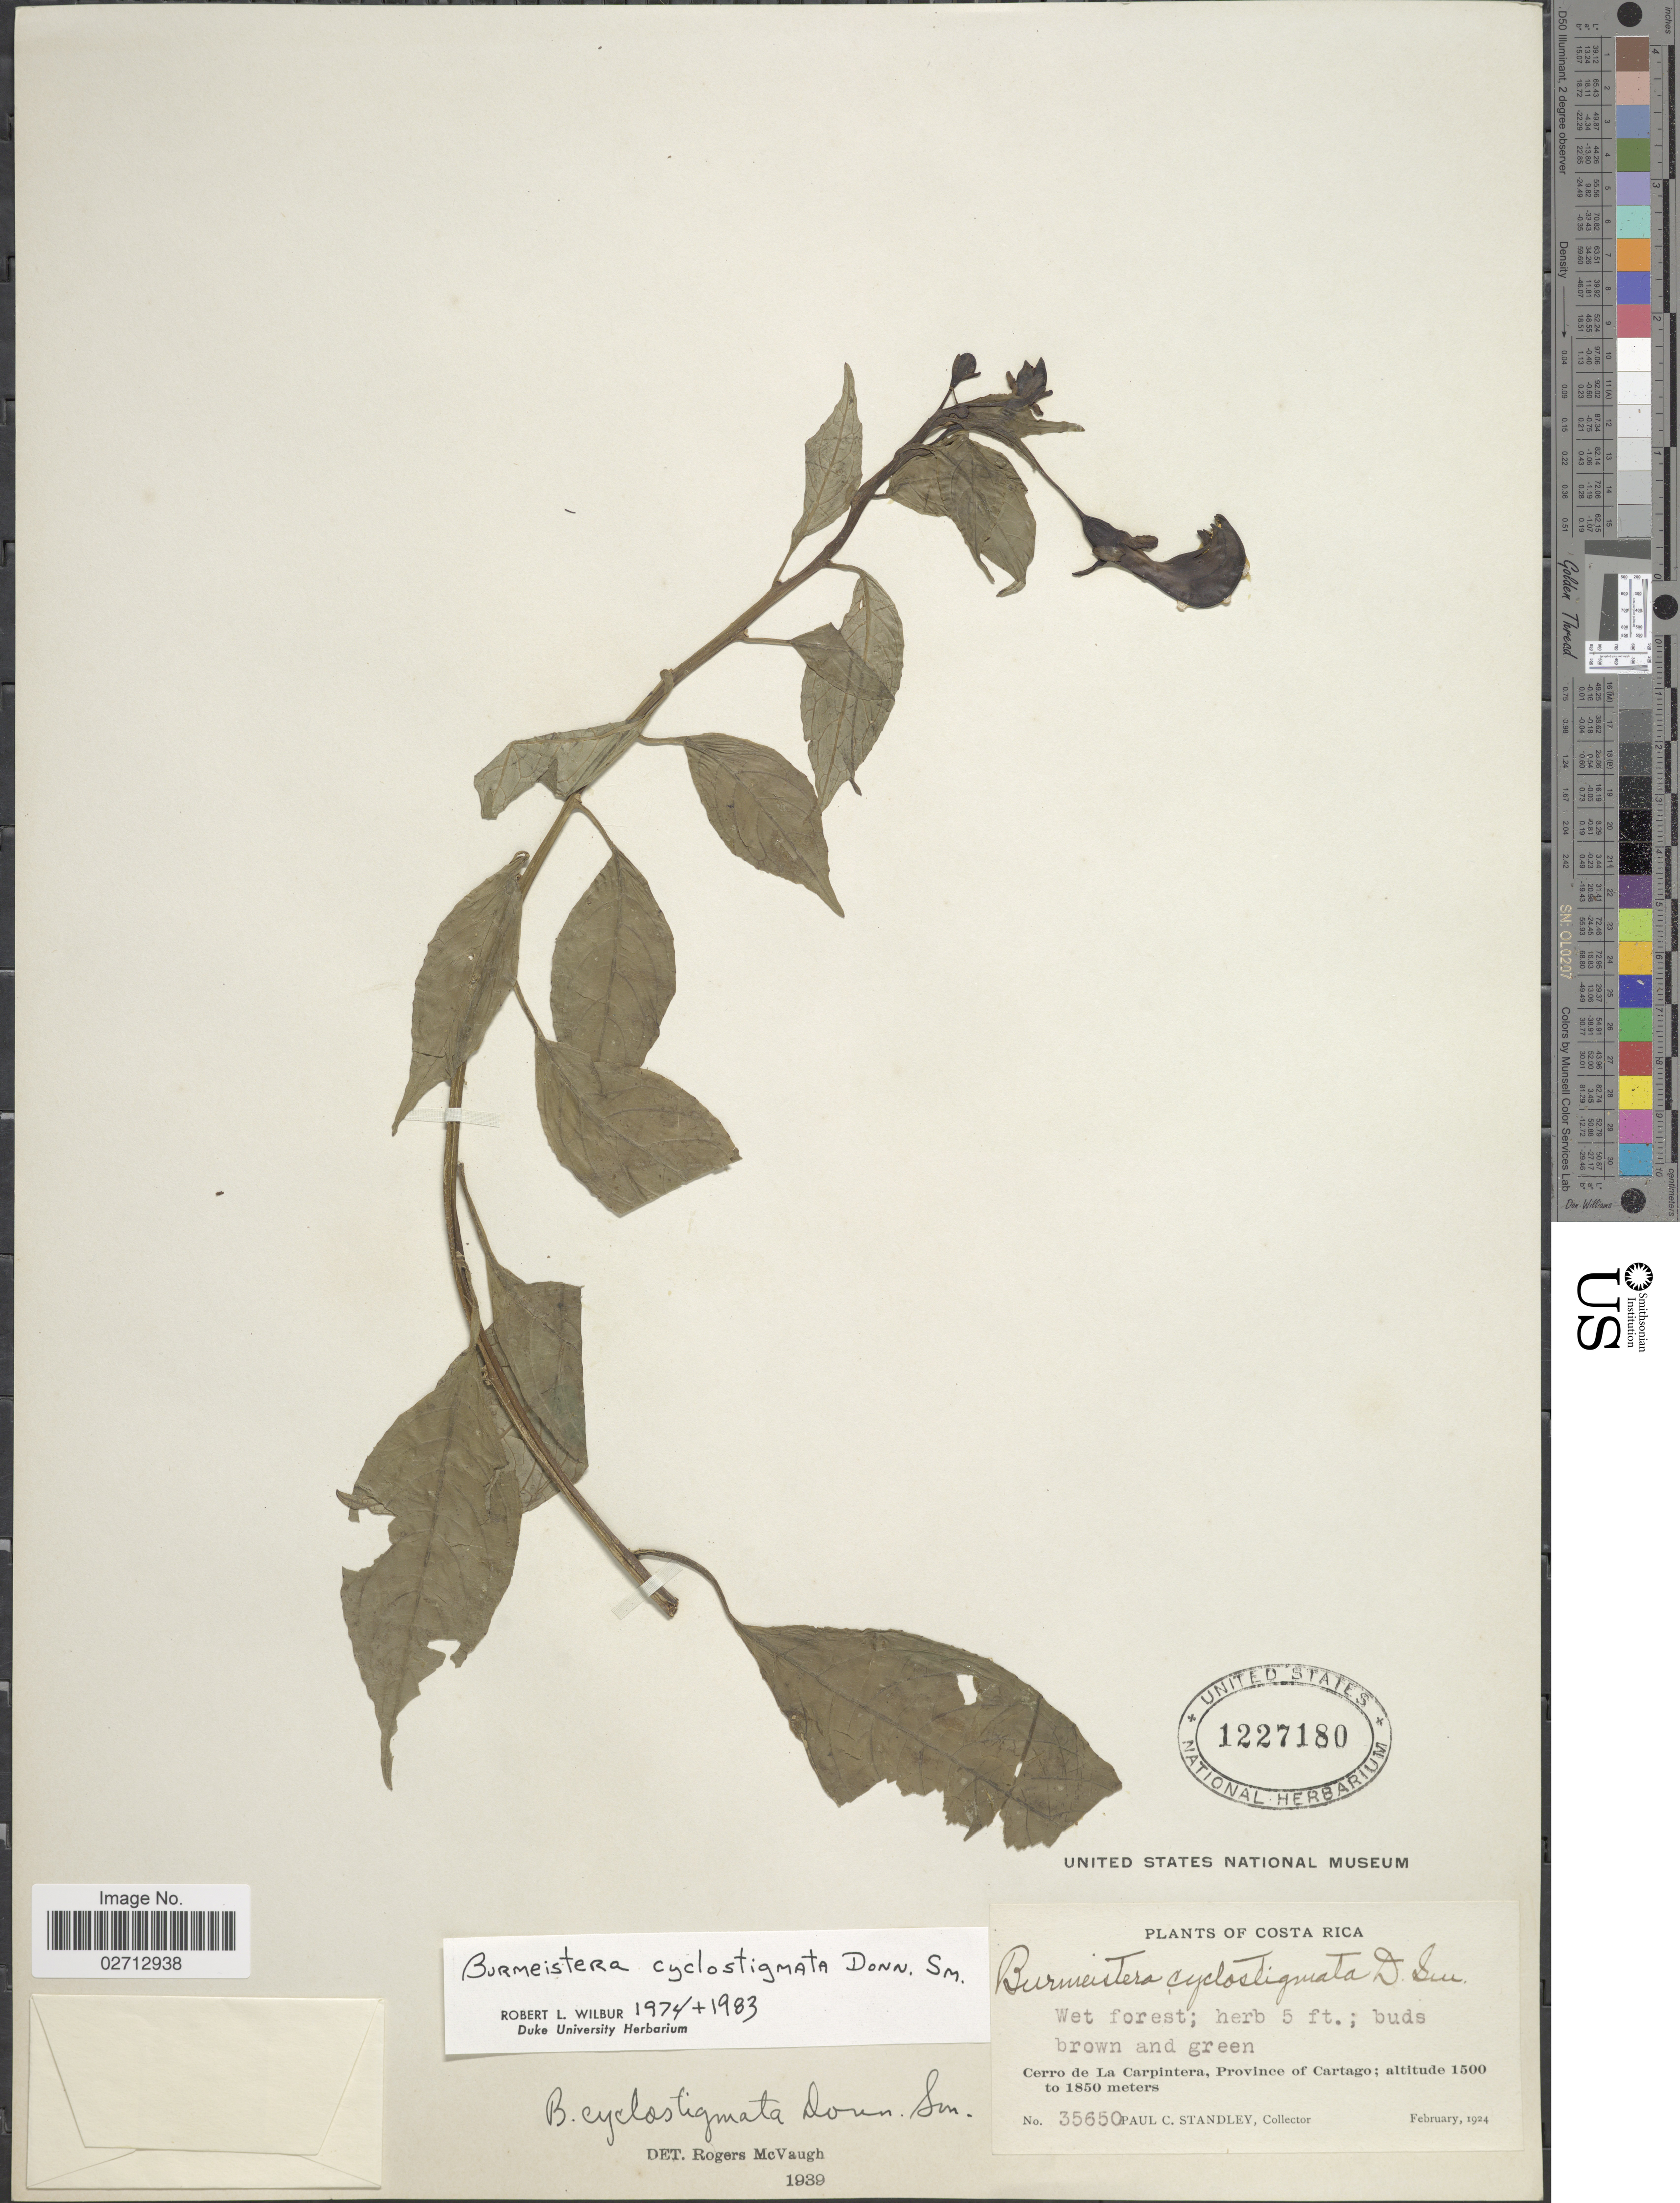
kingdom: Plantae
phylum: Tracheophyta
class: Magnoliopsida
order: Asterales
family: Campanulaceae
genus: Burmeistera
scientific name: Burmeistera cyclostigmata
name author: Donn. Sm.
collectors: P. C. Standley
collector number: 35650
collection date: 1924-02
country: Costa Rica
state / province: Cartago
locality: Cerro de La Carpintera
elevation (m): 1500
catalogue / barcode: US 1227180